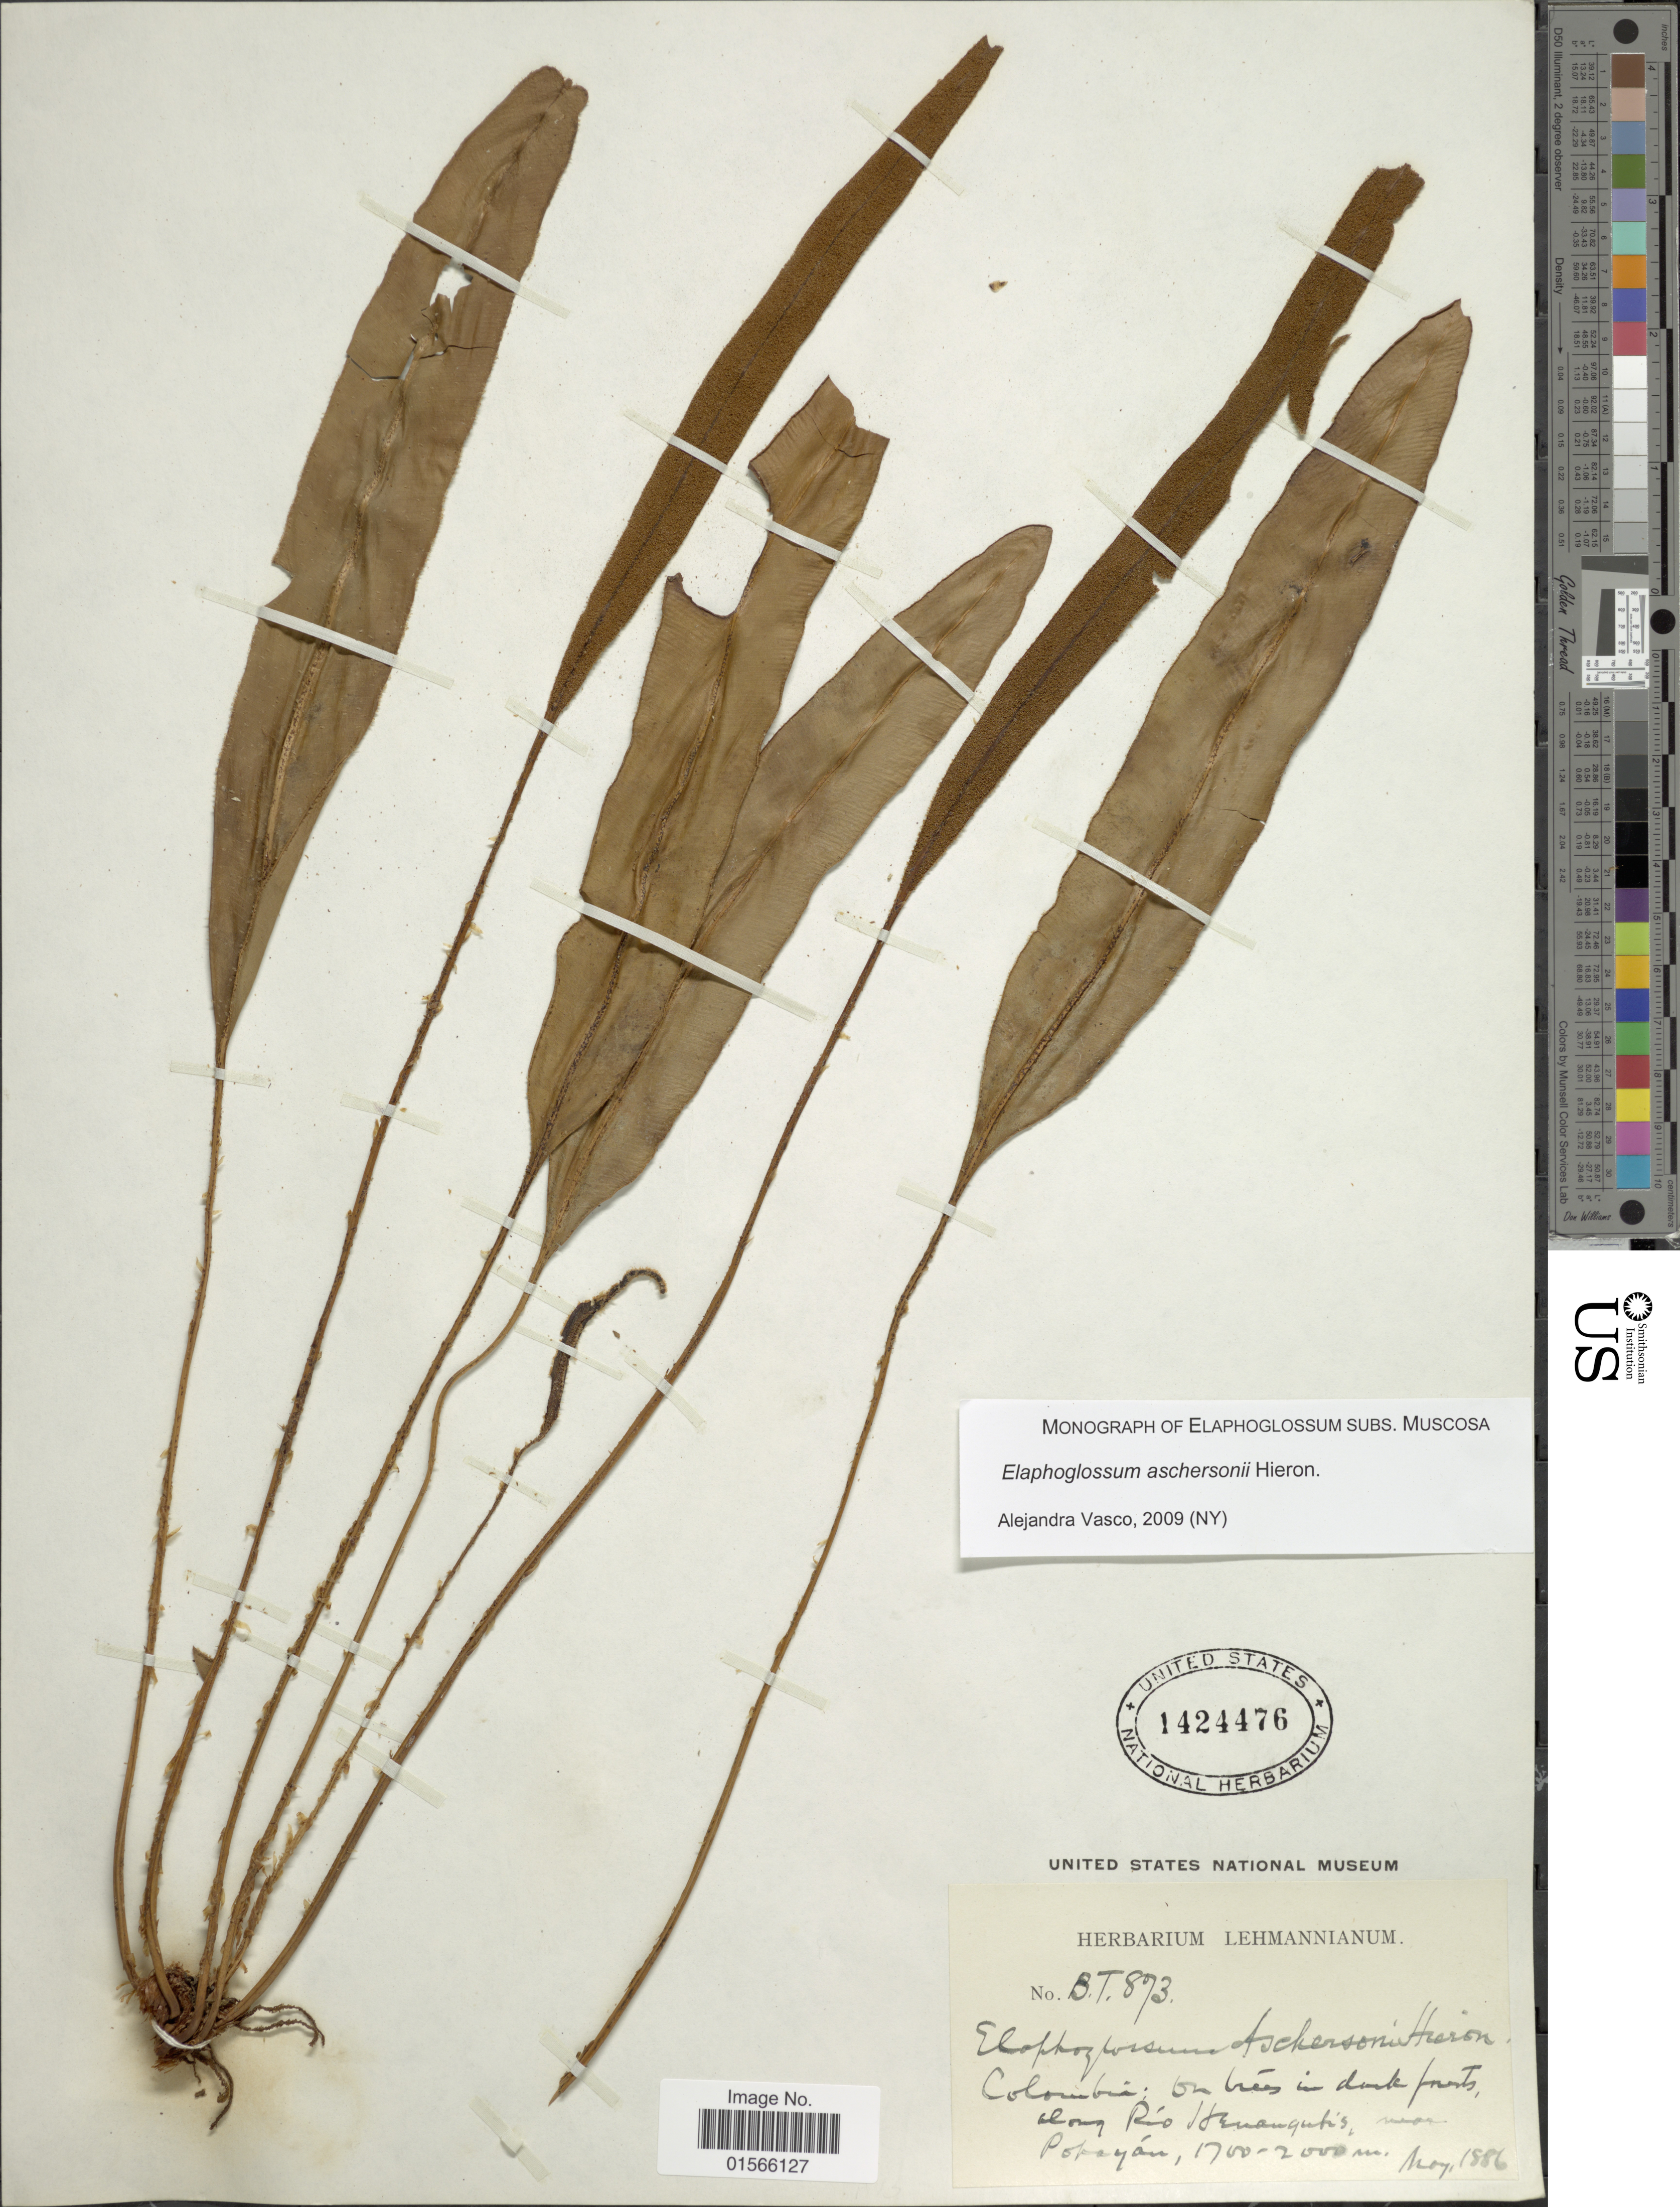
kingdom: Plantae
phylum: Tracheophyta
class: Polypodiopsida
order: Polypodiales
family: Dryopteridaceae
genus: Elaphoglossum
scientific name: Elaphoglossum aschersonii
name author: Hieron.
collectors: ex herb. Lehmannianum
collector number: B.T.873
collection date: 1886-05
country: Colombia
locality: On trees in dark forests, along Río Heuanguti's , near Popayán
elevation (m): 1700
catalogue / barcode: US 1424476